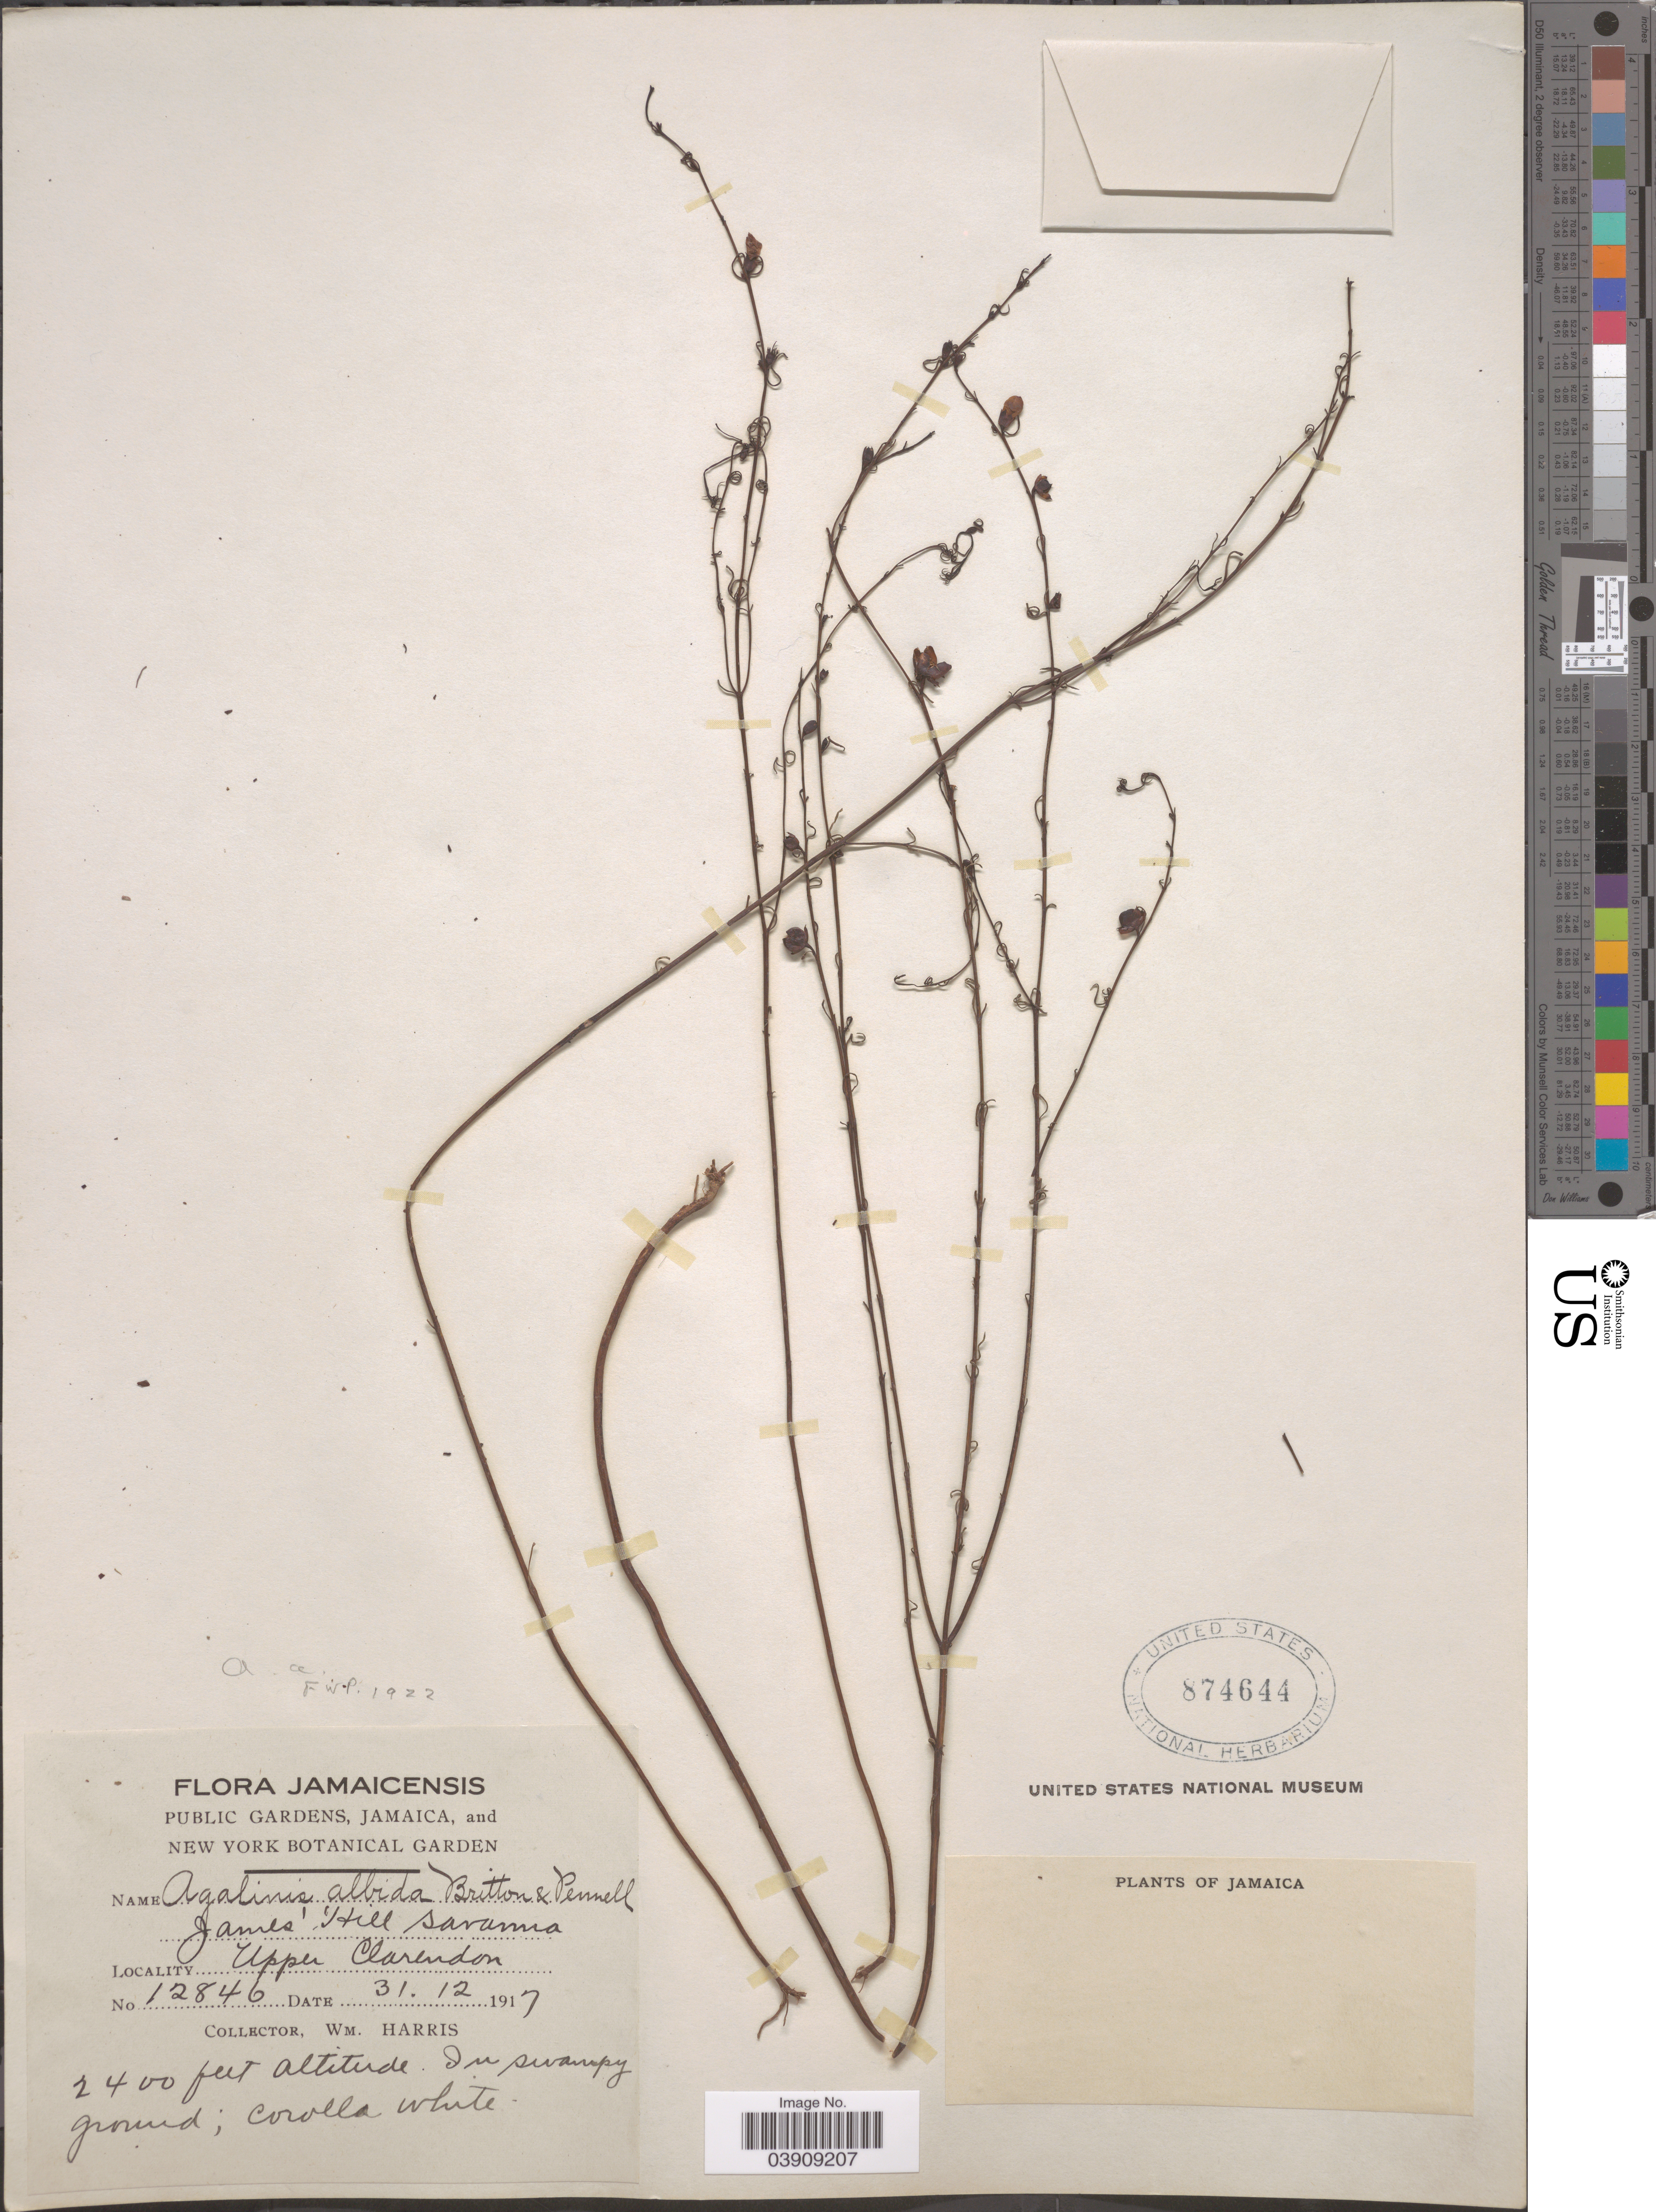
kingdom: Plantae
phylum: Tracheophyta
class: Magnoliopsida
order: Lamiales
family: Orobanchaceae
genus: Gerardia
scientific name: Gerardia albida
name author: (Britton & Pennell) Pennell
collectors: W. H. Harris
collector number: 12846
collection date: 1917-12-31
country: Jamaica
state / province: Clarendon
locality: James' Hill Savanna. Upper Clarendon.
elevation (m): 732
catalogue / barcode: US 874644